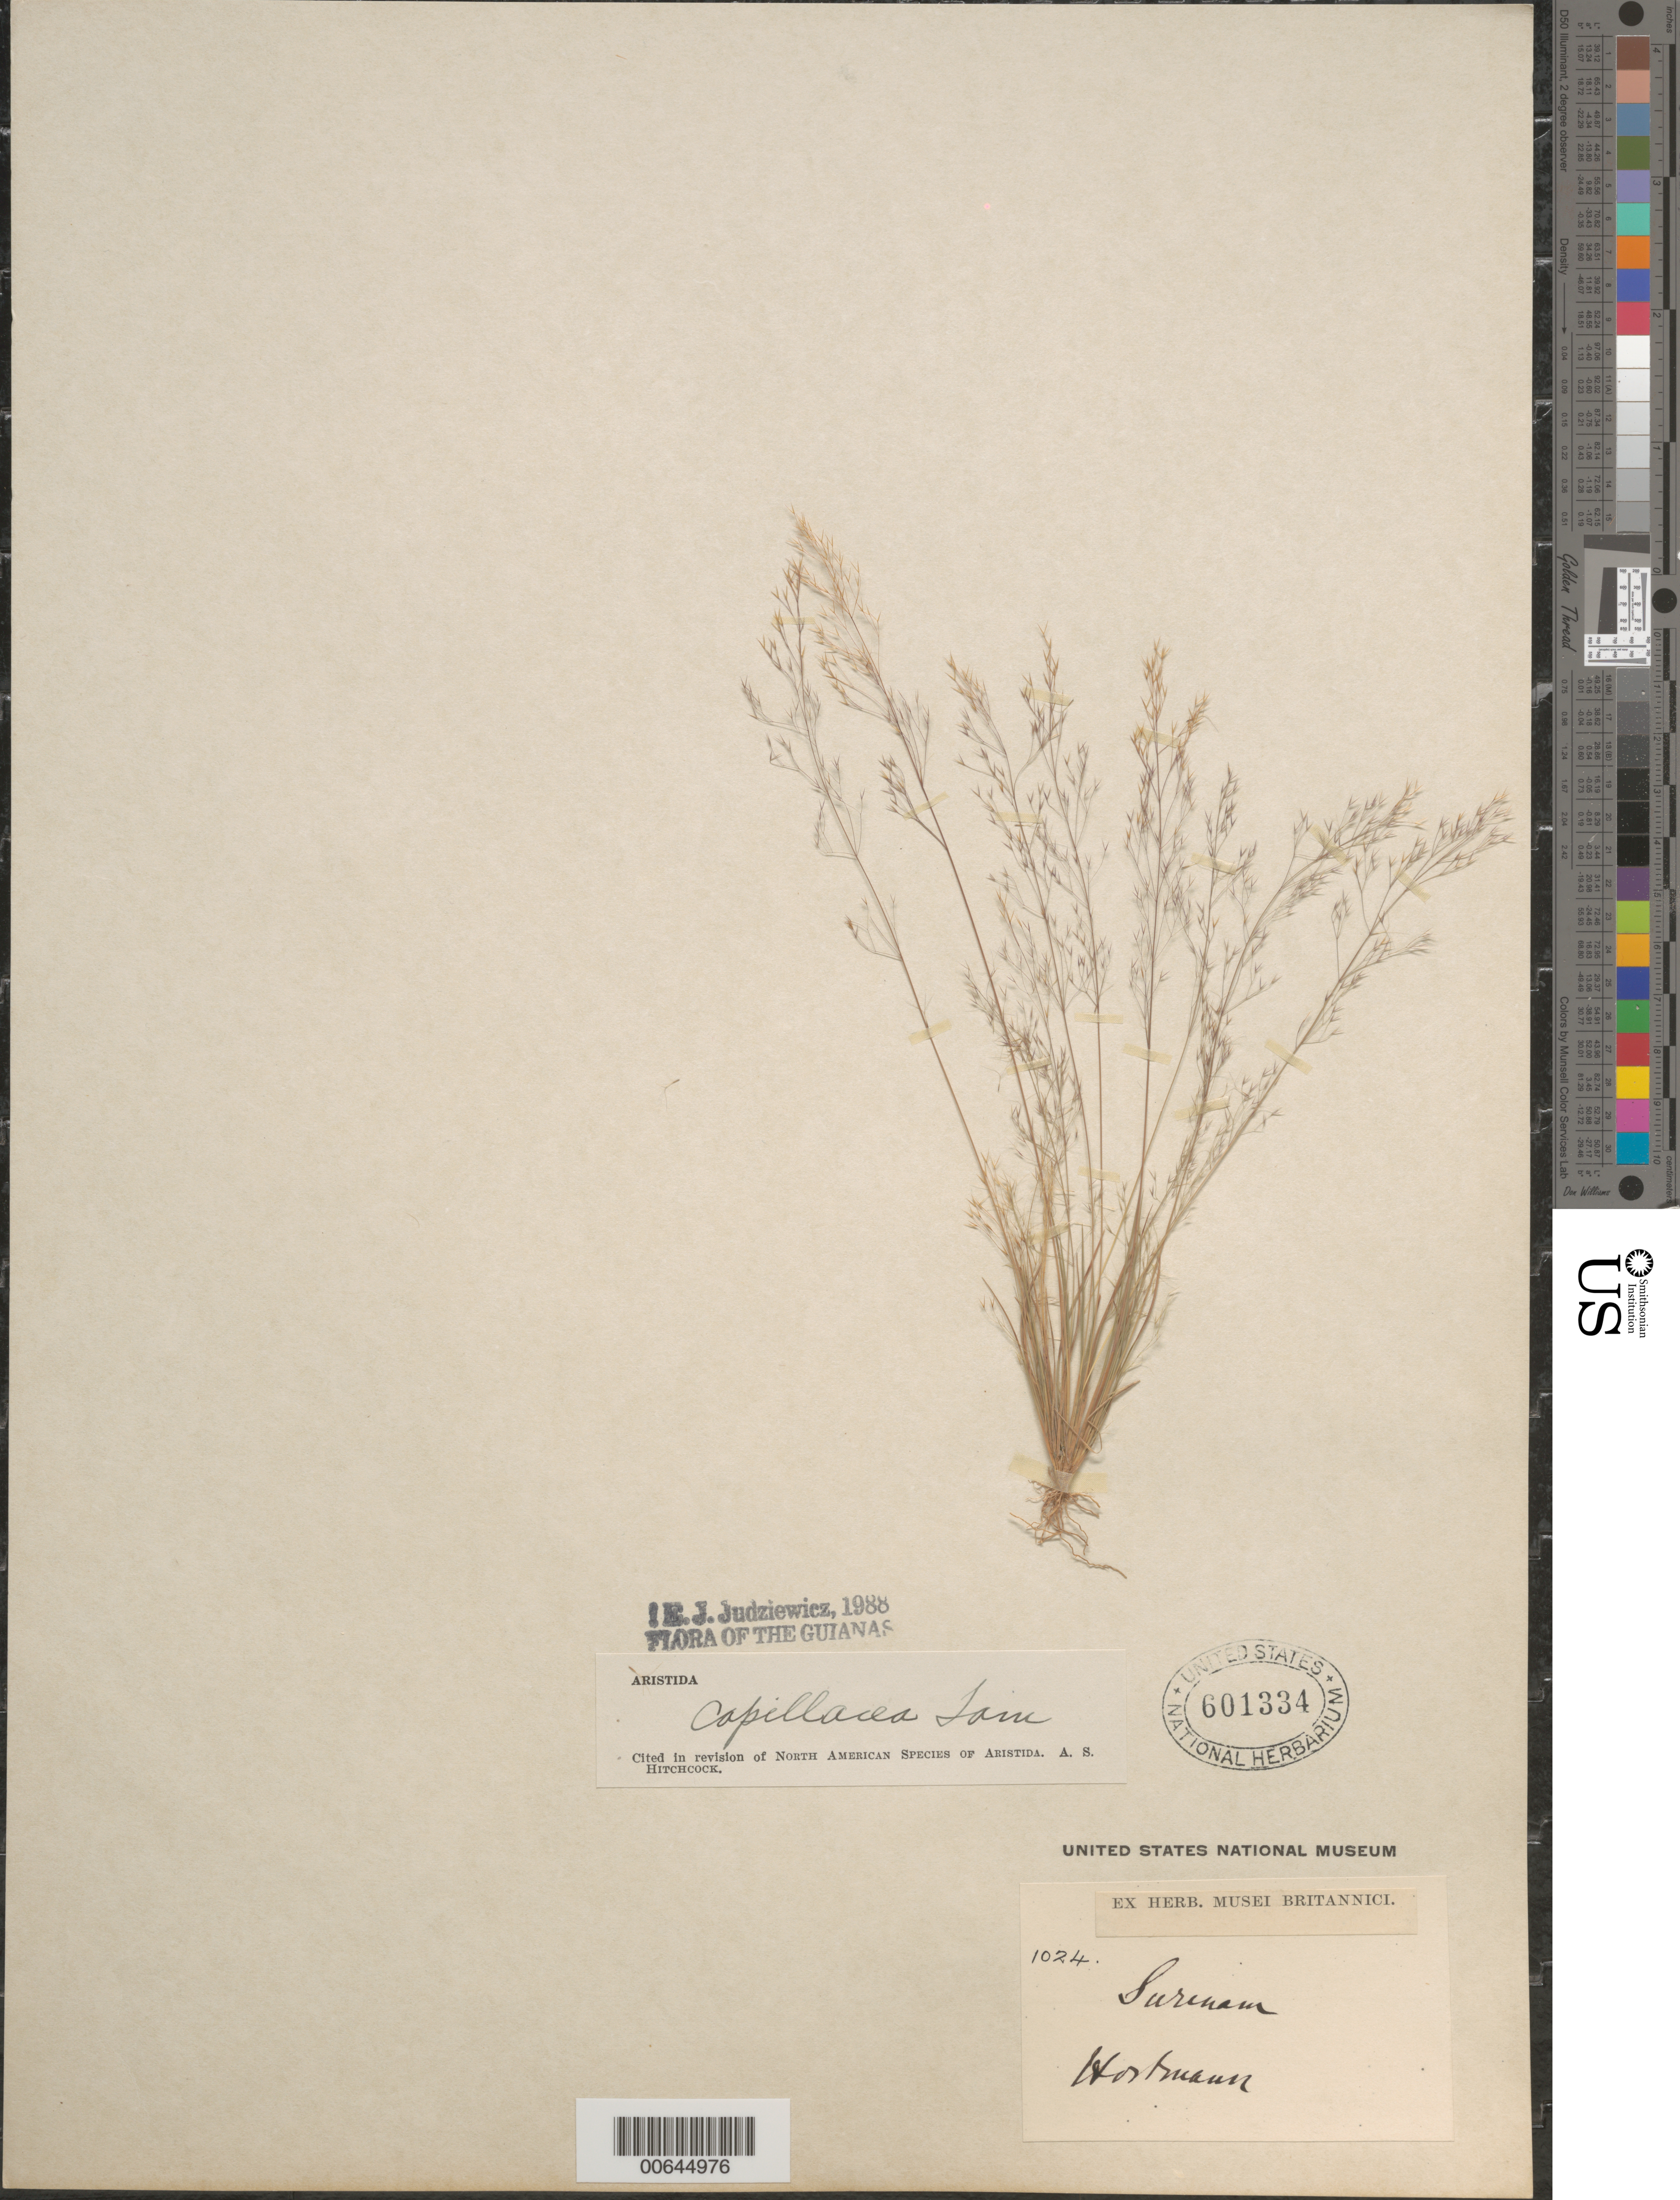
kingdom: Plantae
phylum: Tracheophyta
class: Liliopsida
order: Poales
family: Poaceae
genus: Aristida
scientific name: Aristida capillacea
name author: Lam.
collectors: Hortmann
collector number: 1024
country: Suriname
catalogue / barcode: US 601334